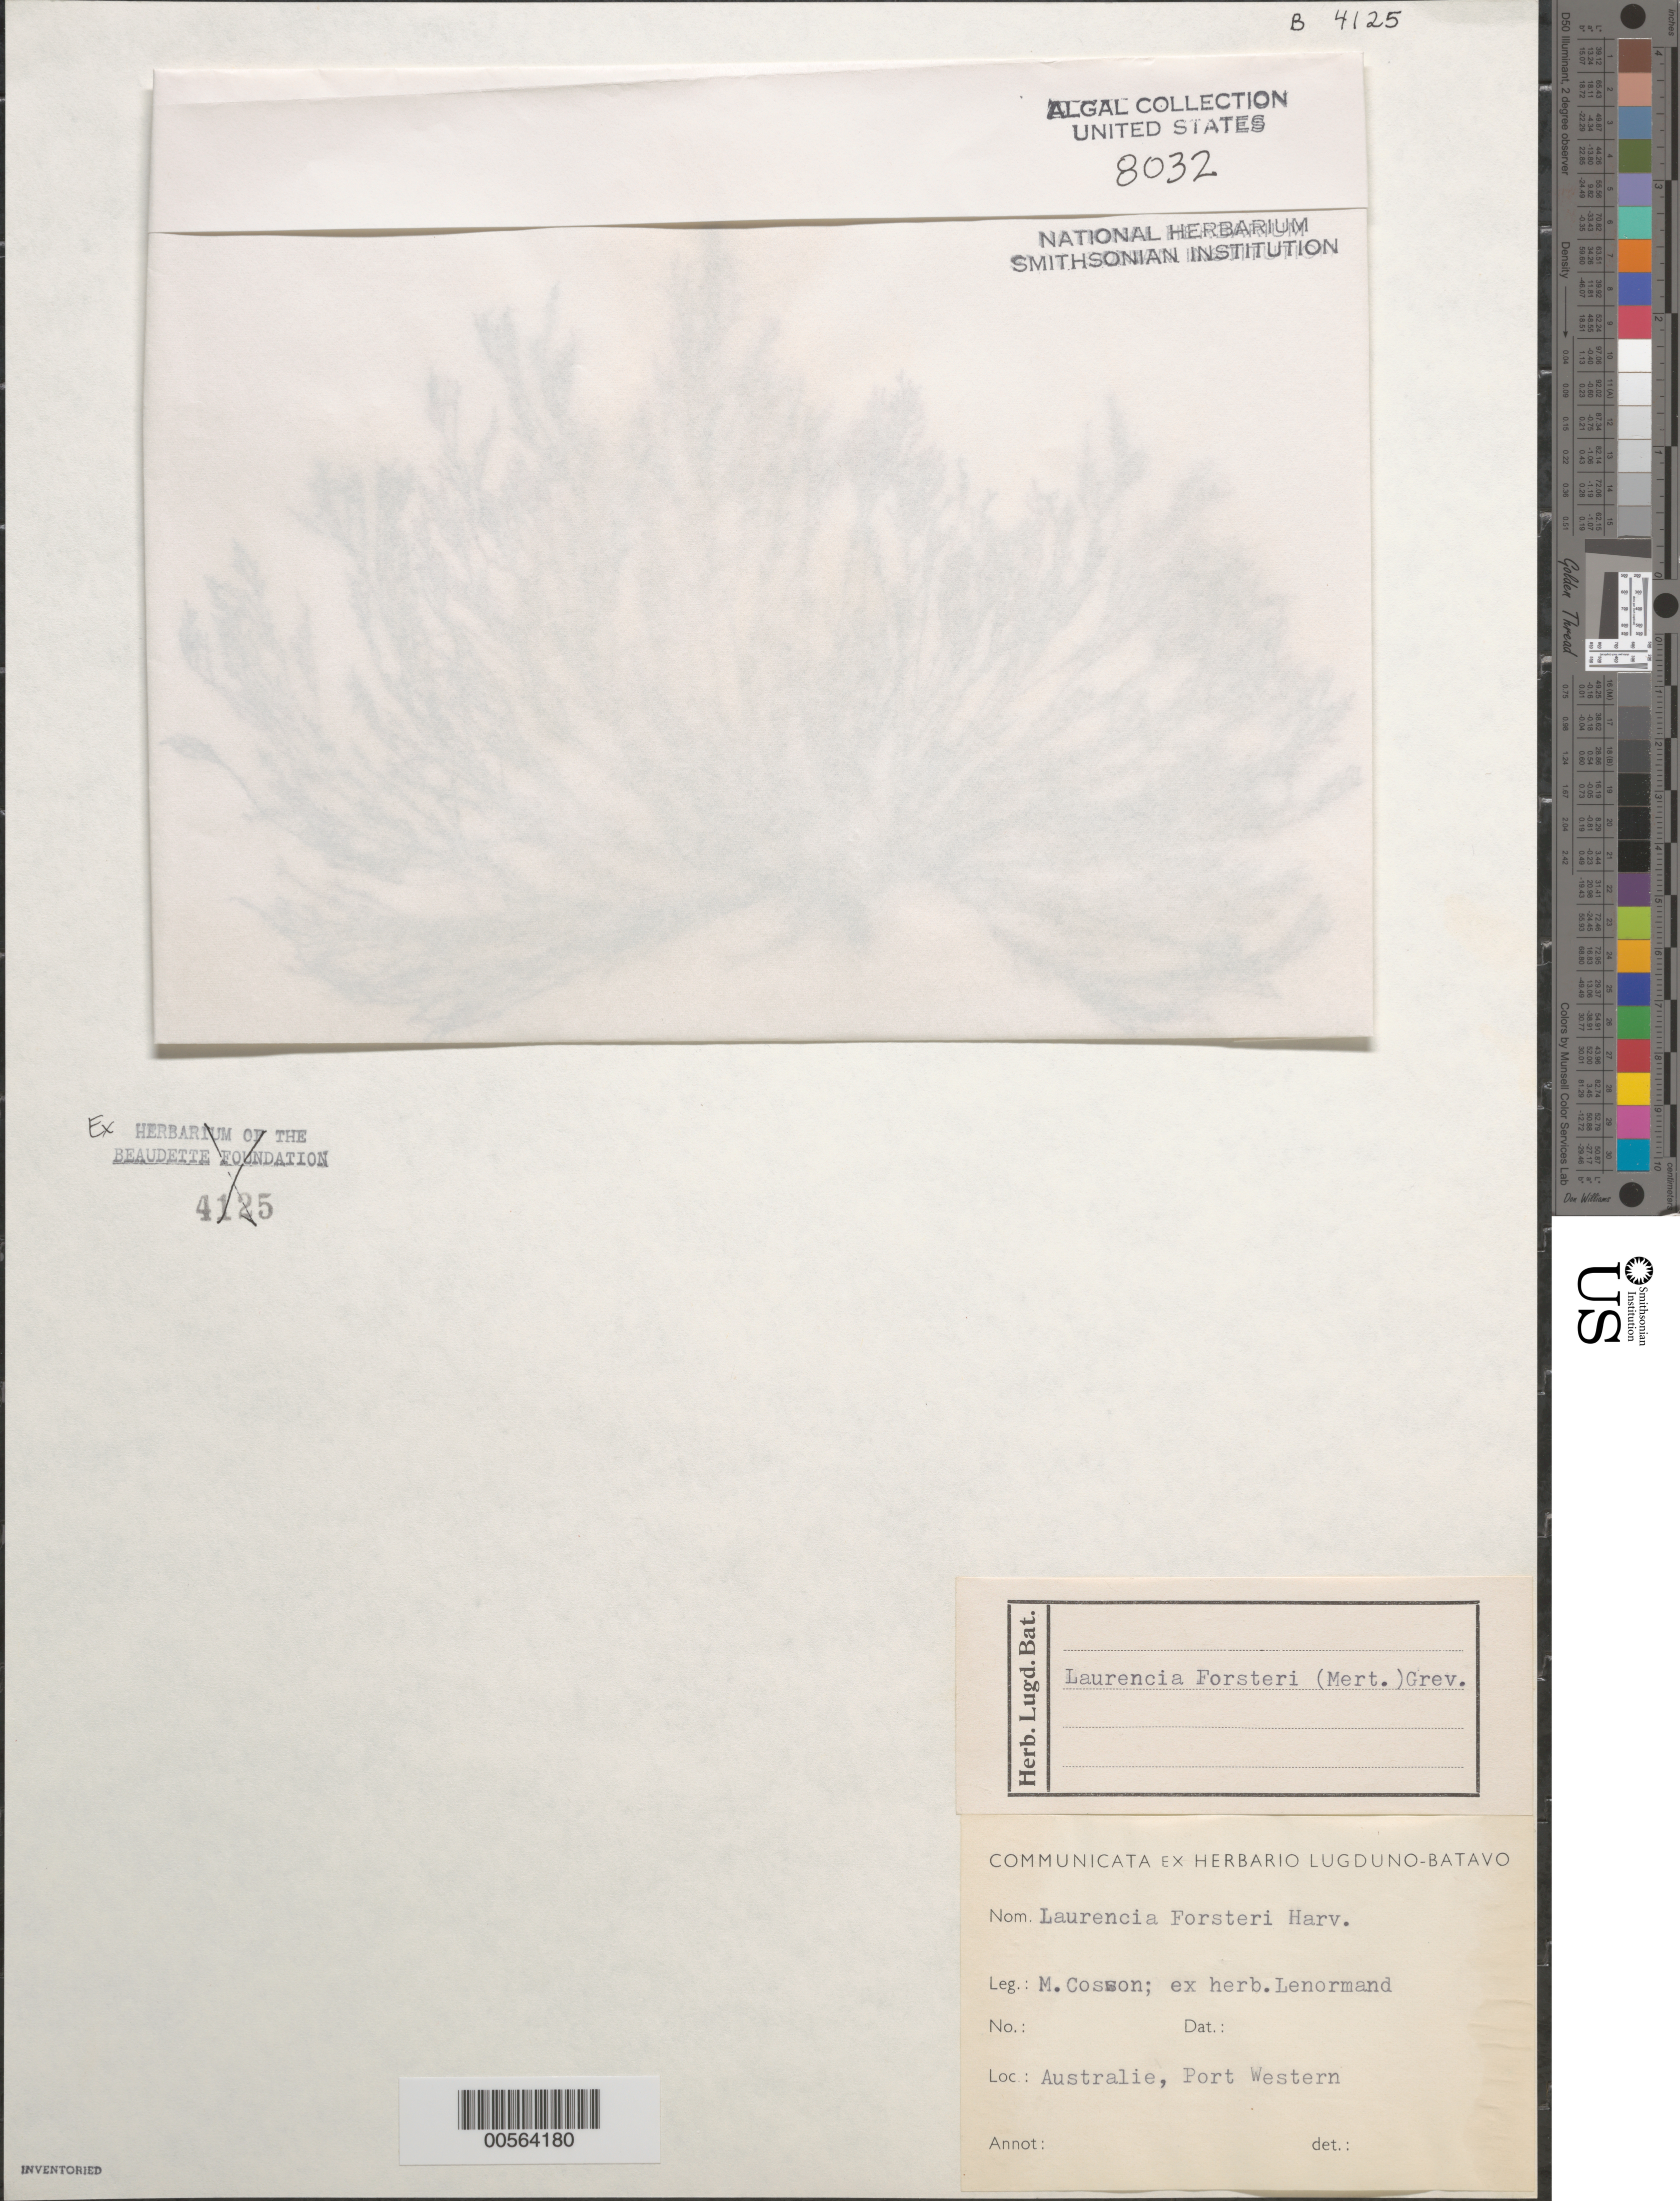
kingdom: Plantae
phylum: Rhodophyta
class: Florideophyceae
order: Ceramiales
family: Rhodomelaceae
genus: Laurencia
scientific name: Laurencia forsteri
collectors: M. Cosson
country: Australia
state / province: Victoria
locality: Western Port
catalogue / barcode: US 8032